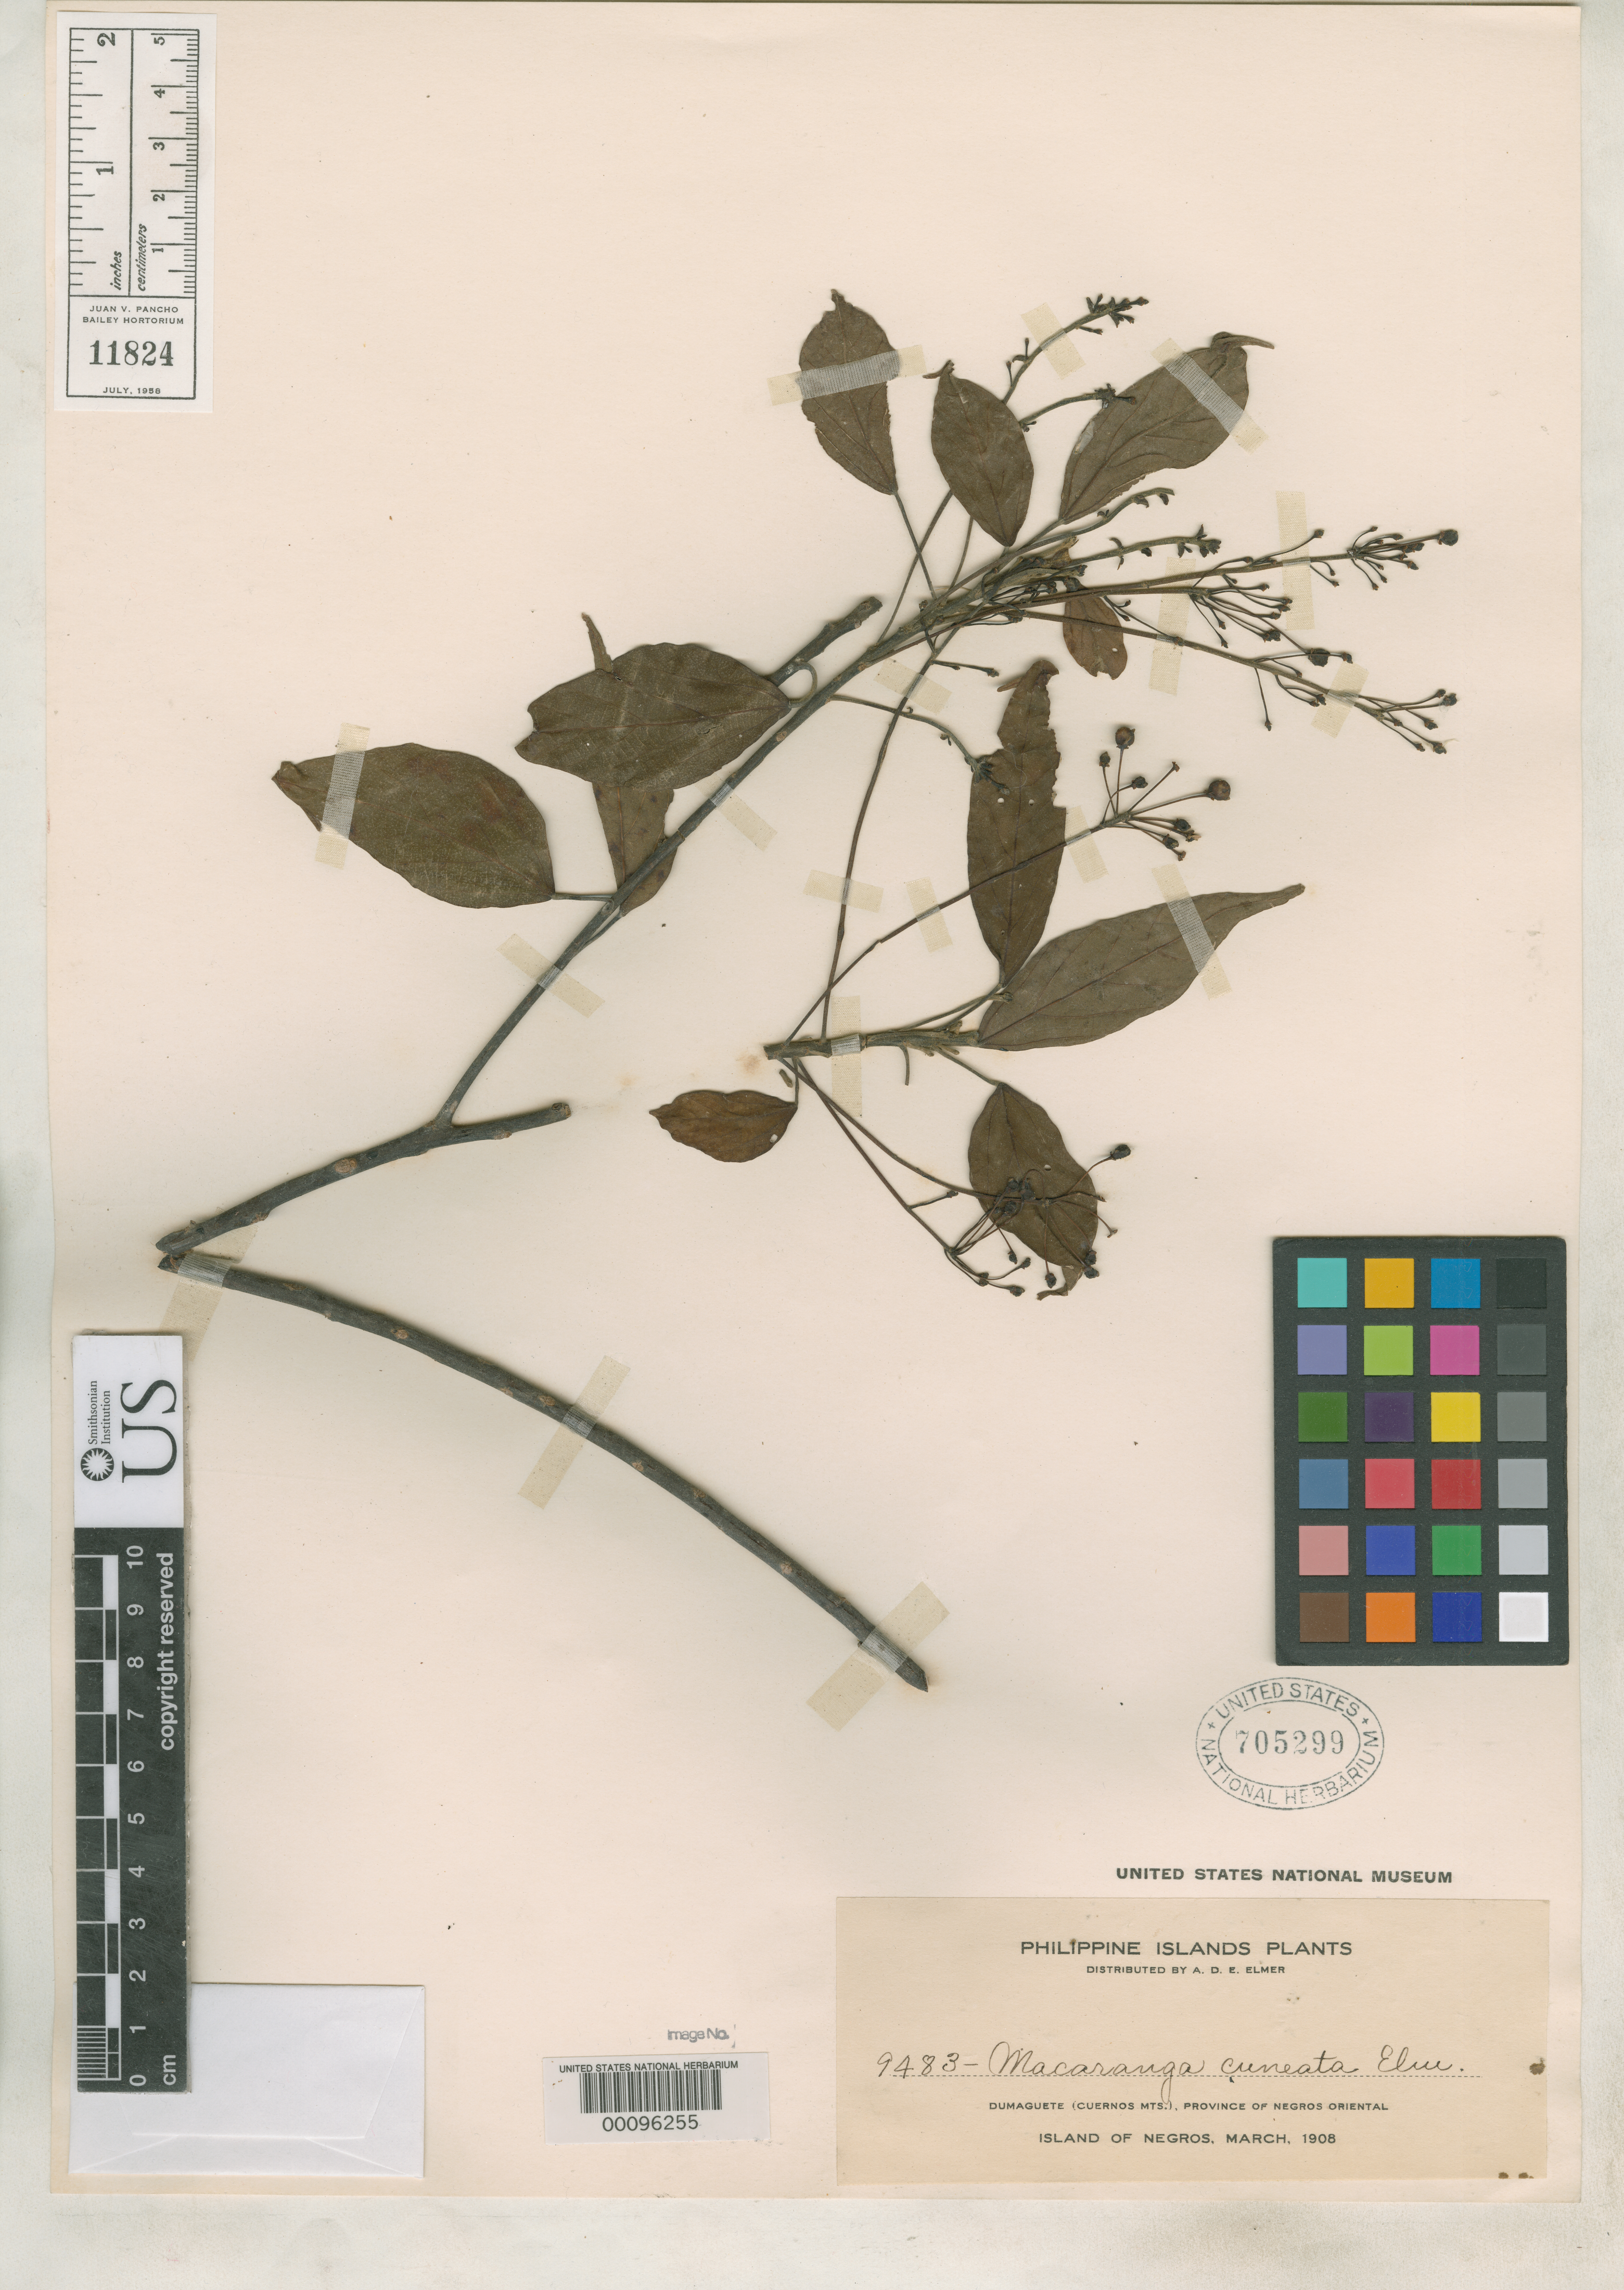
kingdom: Plantae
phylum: Tracheophyta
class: Magnoliopsida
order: Malpighiales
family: Euphorbiaceae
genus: Macaranga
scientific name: Macaranga cuneata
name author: Elmer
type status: Isotype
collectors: A. D. E. Elmer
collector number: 9483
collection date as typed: Mar 1908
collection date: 1908-03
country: Philippines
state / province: Central Visayas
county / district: Negros Oriental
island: Negros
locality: Dumaguete, Cuernos Mts.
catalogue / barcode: US 705299